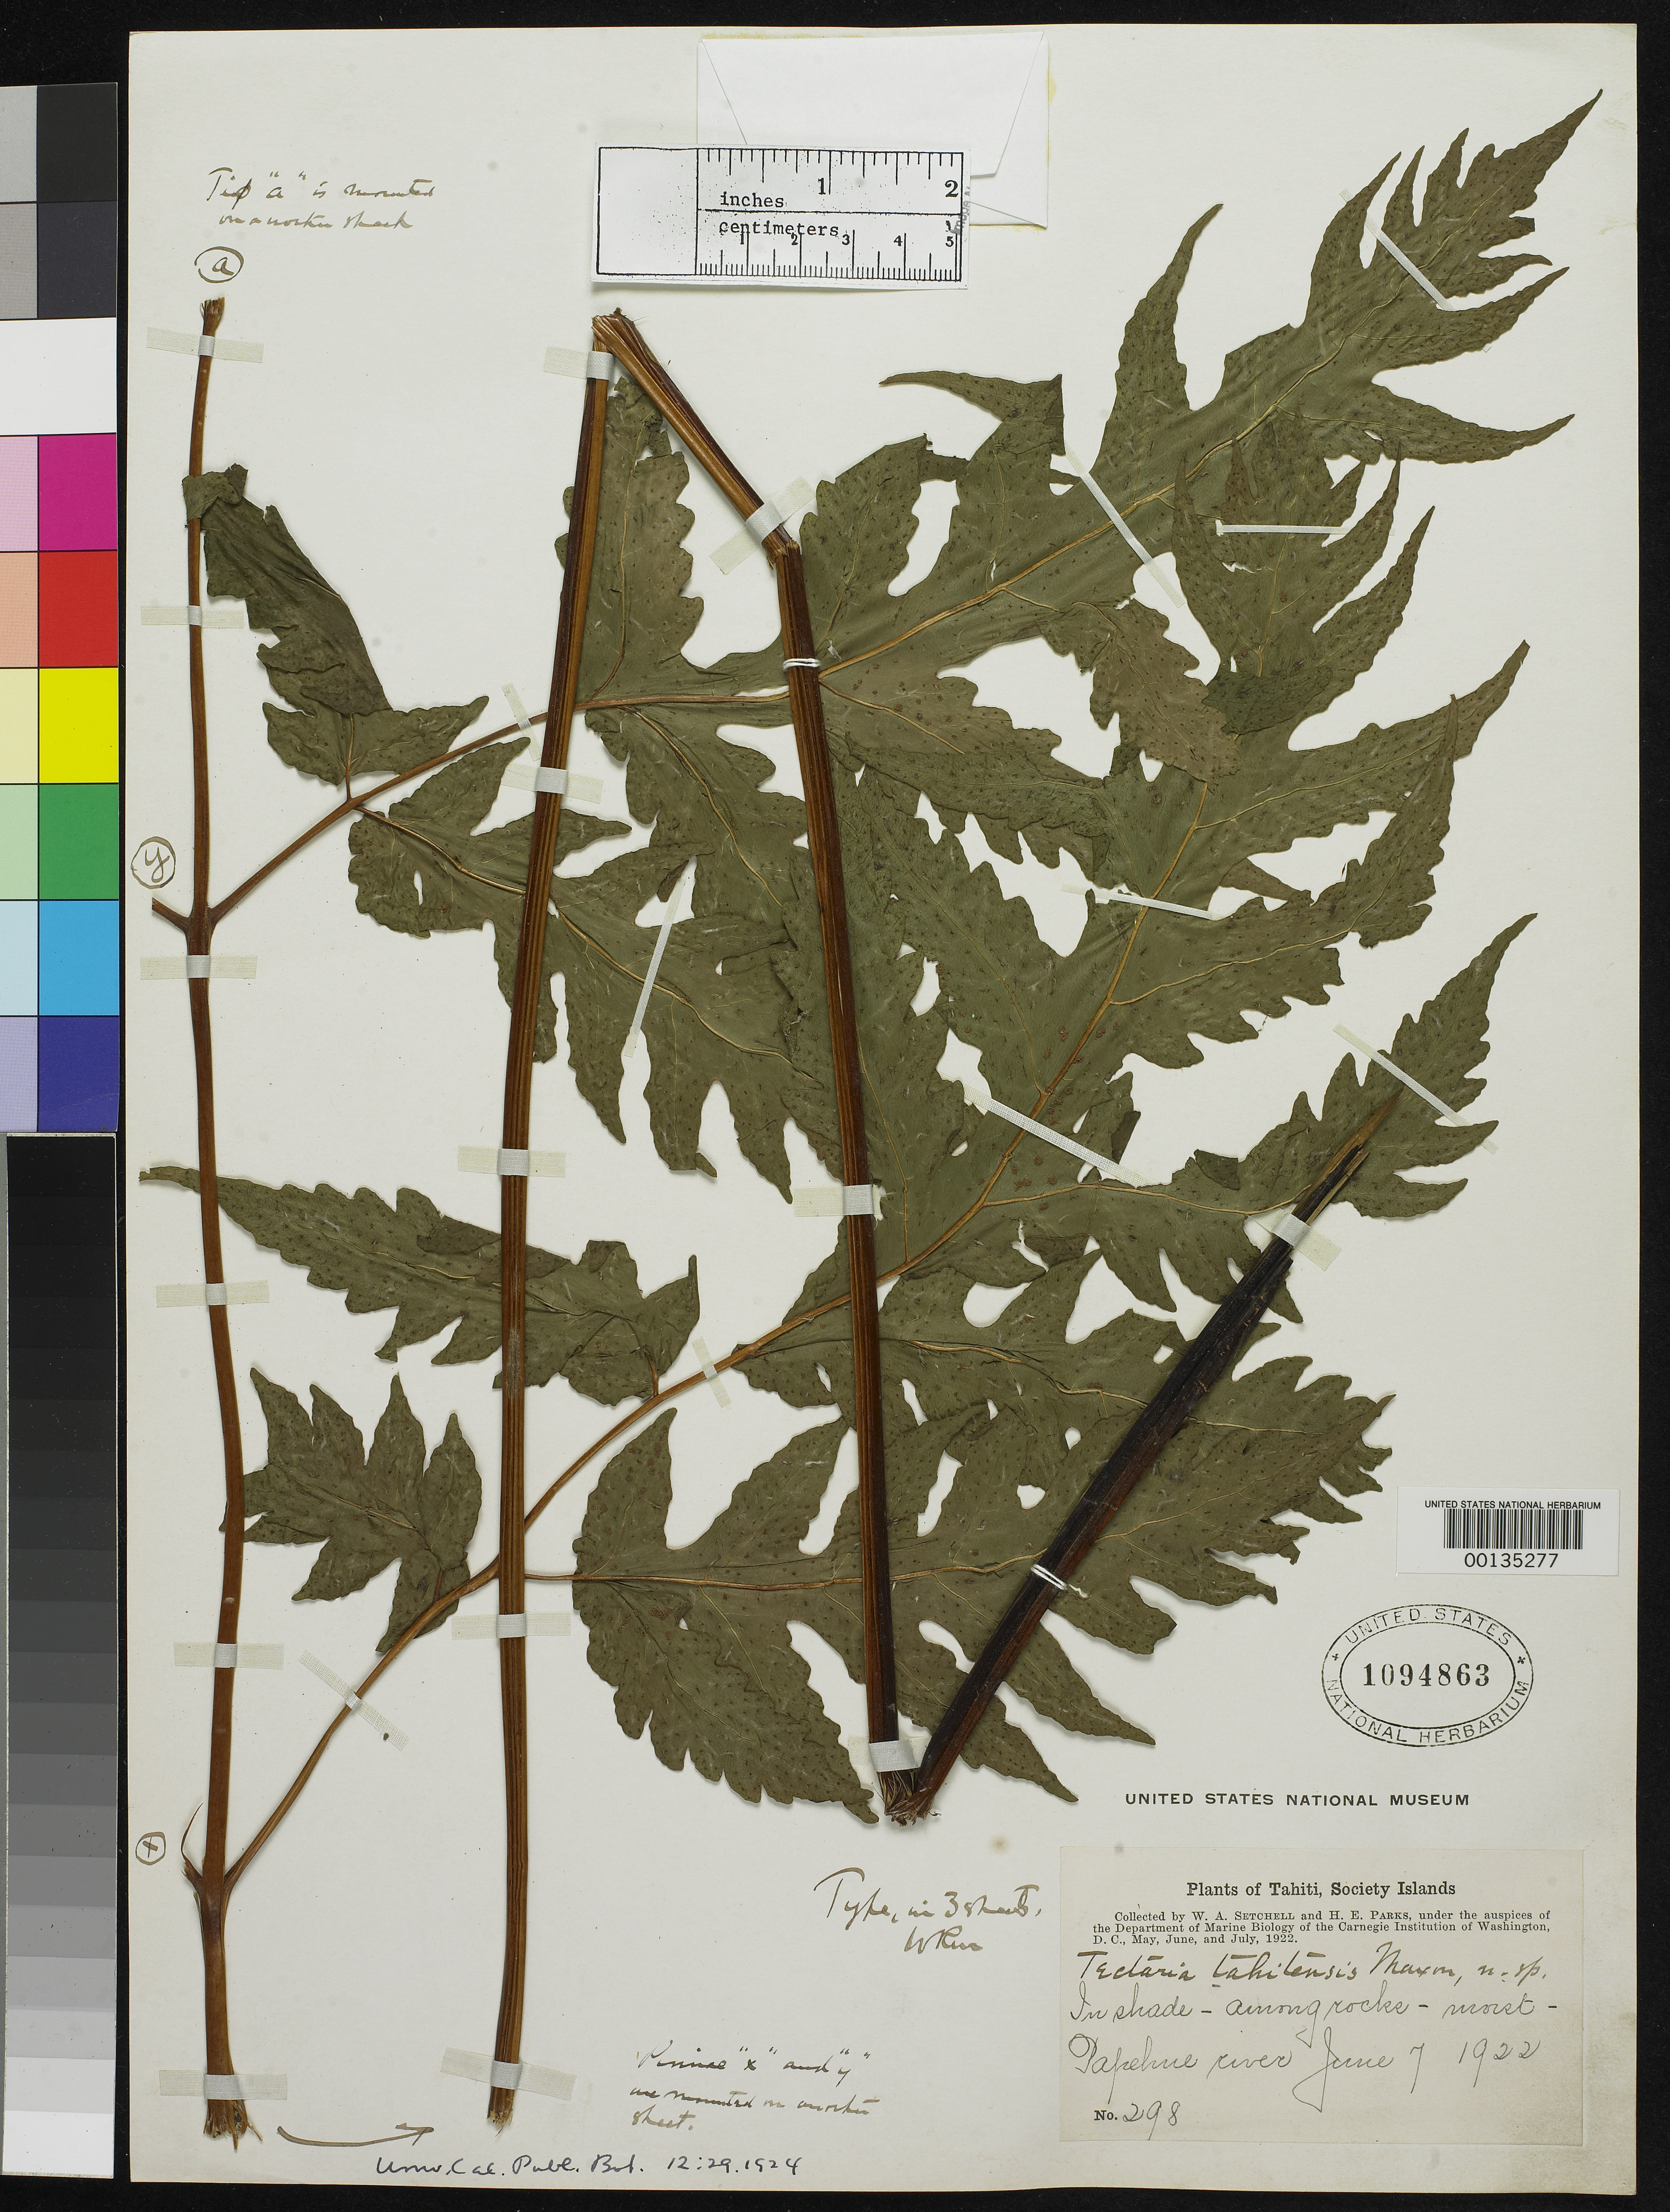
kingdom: Plantae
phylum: Tracheophyta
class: Polypodiopsida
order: Polypodiales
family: Tectariaceae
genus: Tectaria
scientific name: Tectaria tahitensis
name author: Maxon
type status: Holotype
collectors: W. Setchell & H. E. Parks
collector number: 298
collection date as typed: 07 Jun 1922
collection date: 1922-06-07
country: French Polynesia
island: Tahiti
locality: Papehue River. Iles du Vent [Society Is.]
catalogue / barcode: US 1094863